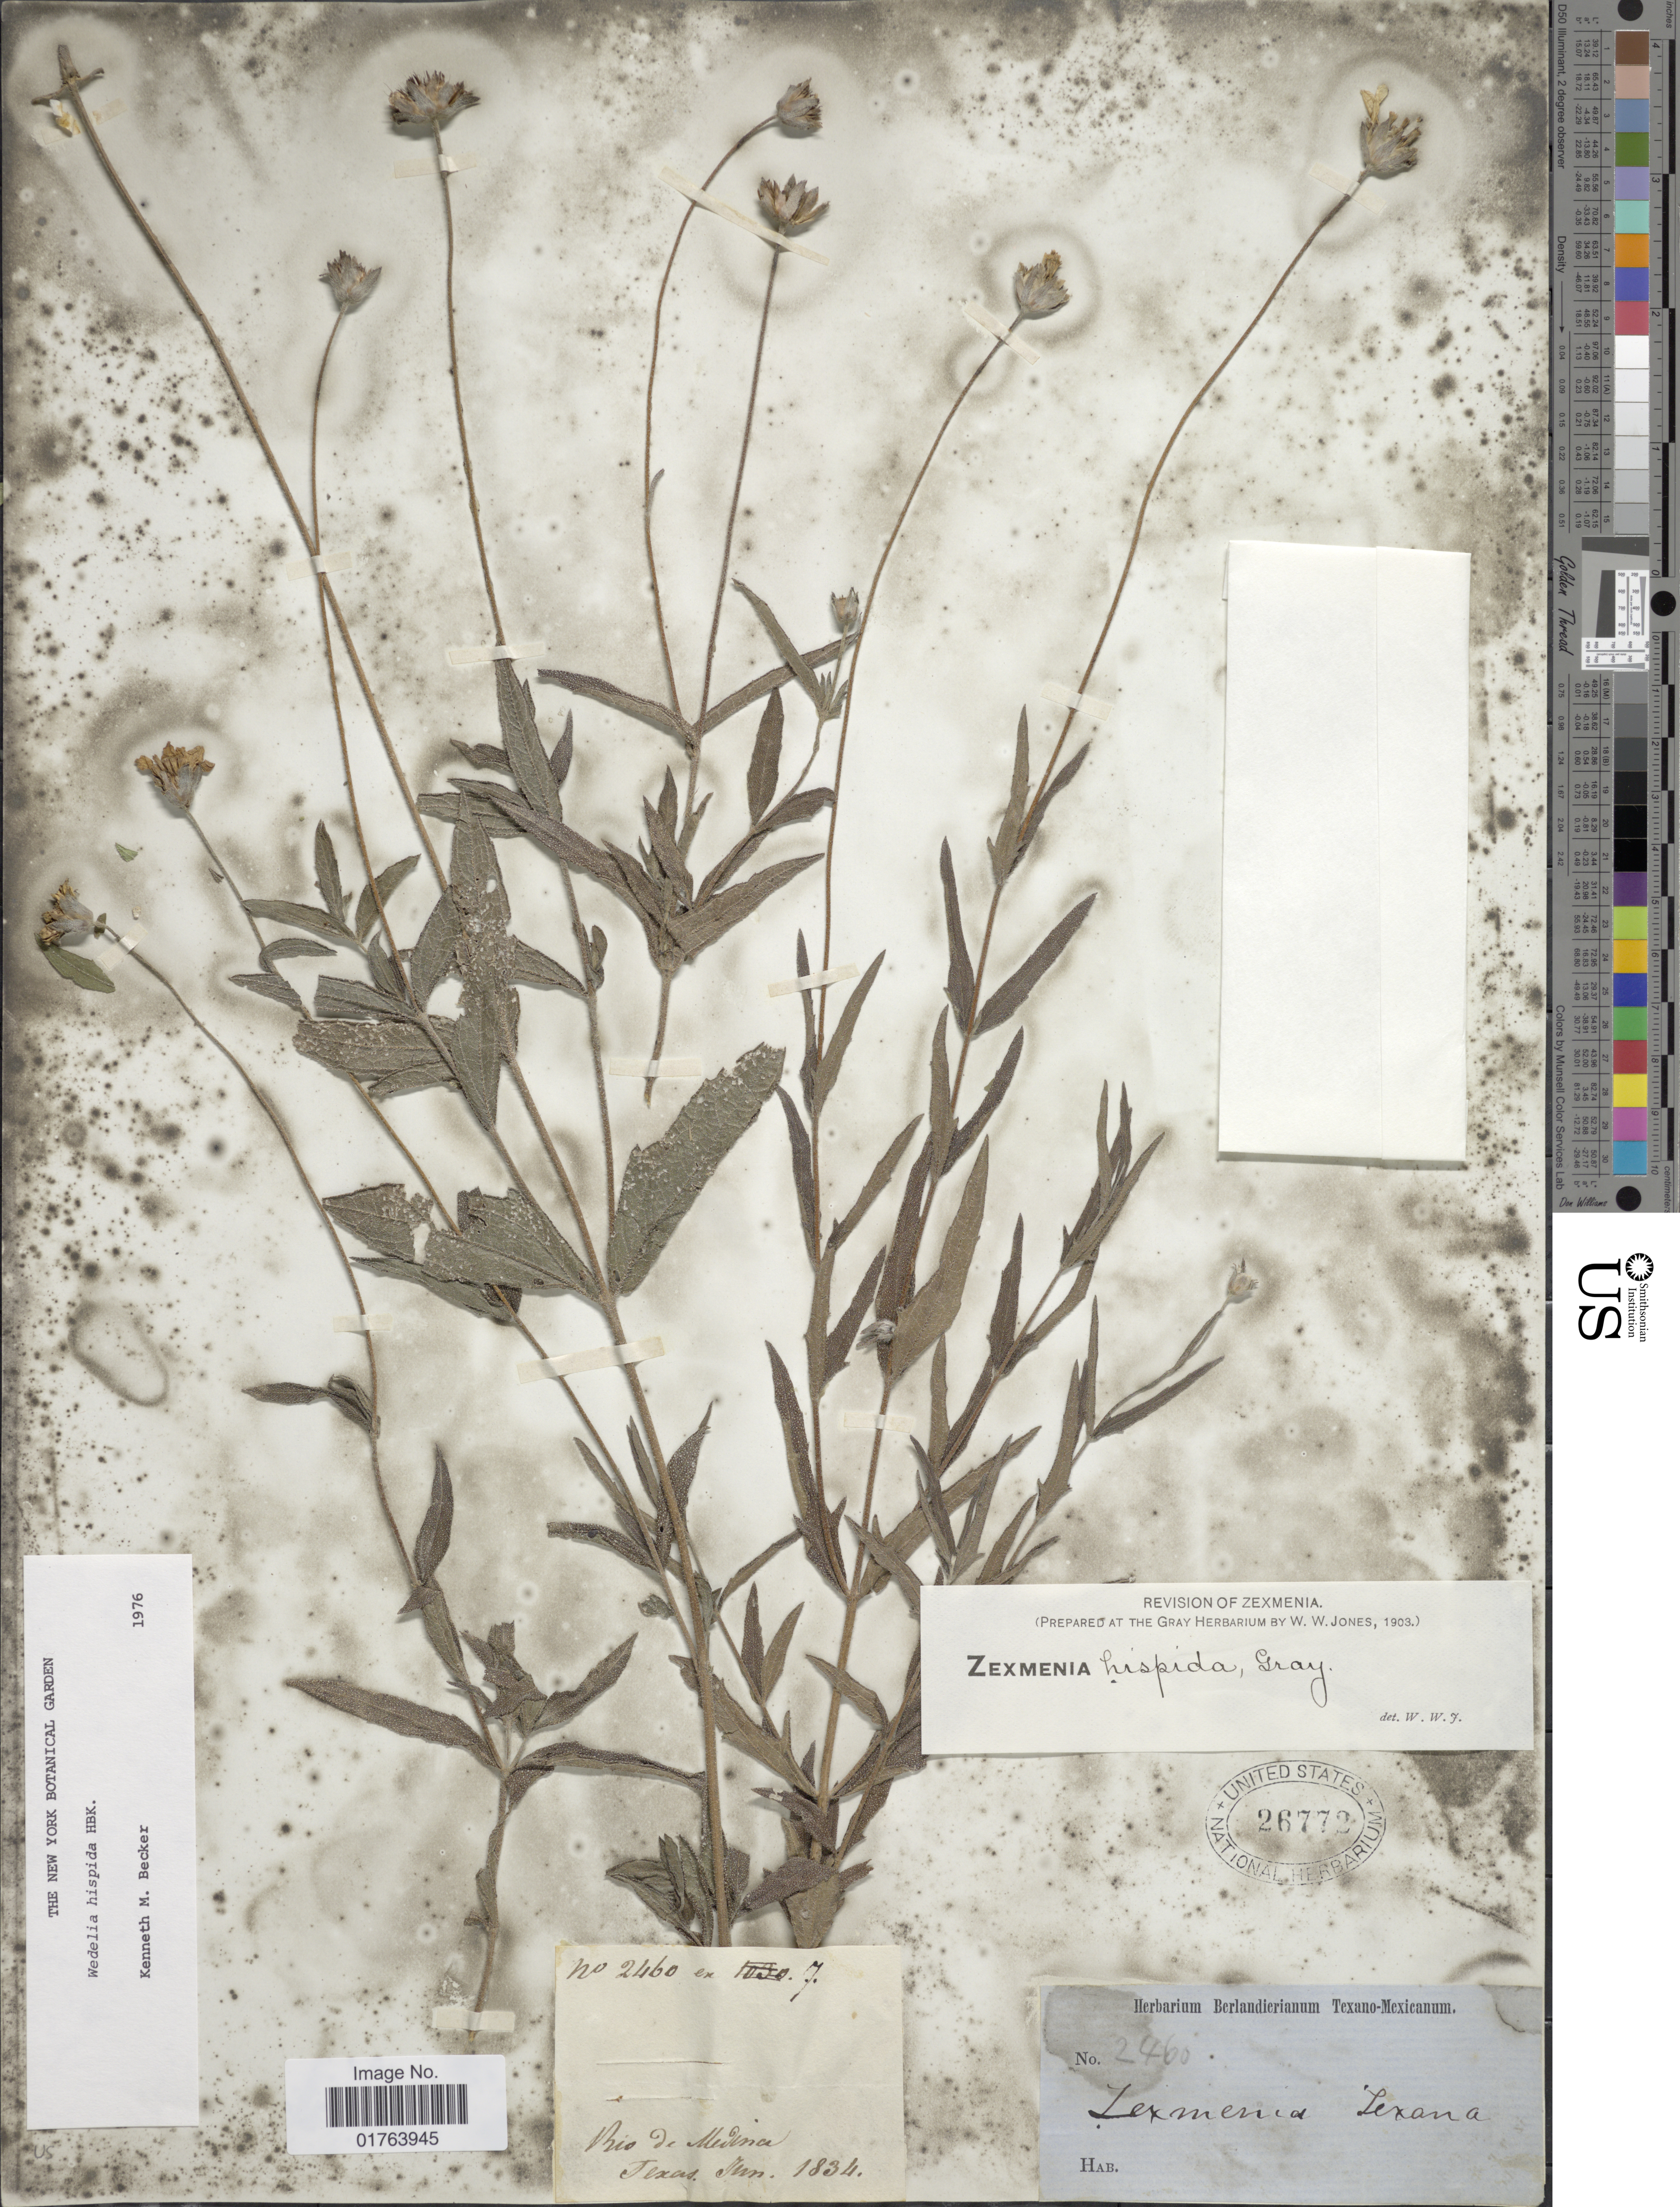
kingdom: Plantae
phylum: Tracheophyta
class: Magnoliopsida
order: Asterales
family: Asteraceae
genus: Wedelia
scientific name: Wedelia acapulcensis var. hispida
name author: (Kunth) Strother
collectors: ex Herb. Berlandierianum Texano-Mexicanum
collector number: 2460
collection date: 1834-06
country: United States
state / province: Texas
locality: Rio de Medina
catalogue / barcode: US 26772